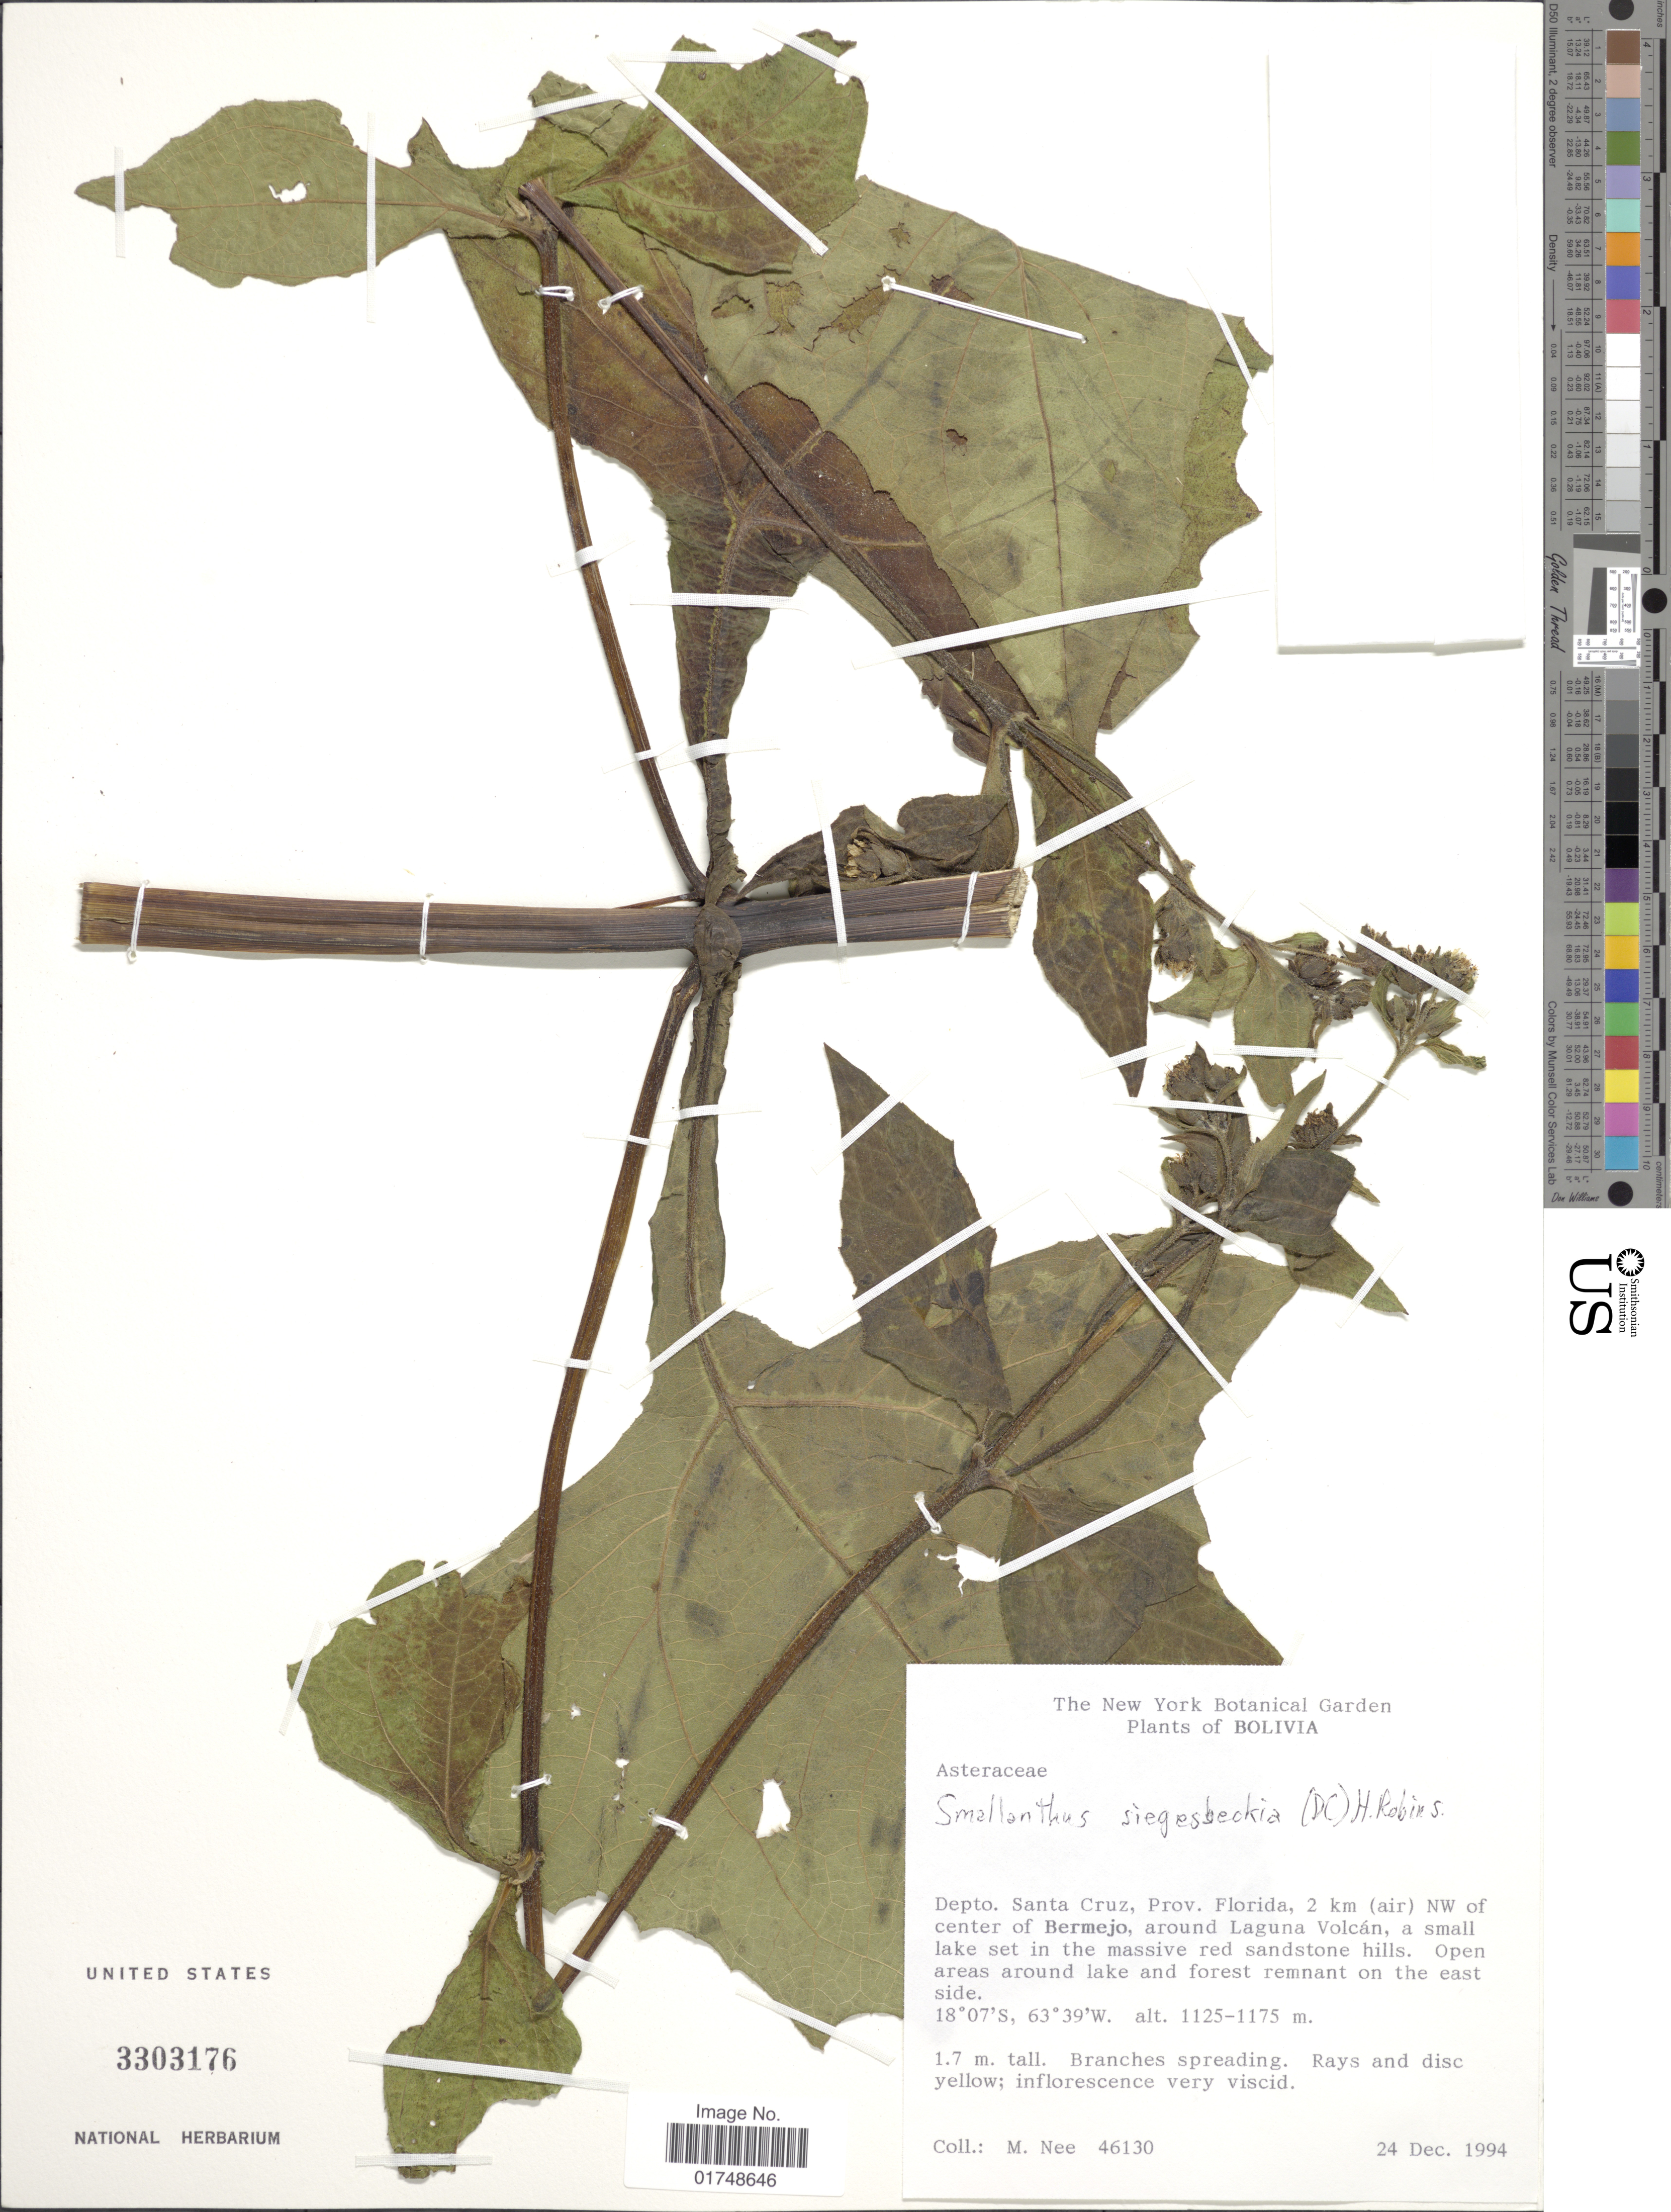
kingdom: Plantae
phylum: Tracheophyta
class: Magnoliopsida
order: Asterales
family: Asteraceae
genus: Smallanthus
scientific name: Smallanthus siegesbeckia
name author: (DC.) H. Rob.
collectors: M. Nee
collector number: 46130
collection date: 1994-10-24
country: Bolivia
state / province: Santa Cruz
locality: Depto. Santa Cruz, Prov. Florida, 2 km (air) NW of center of Bermejo, around Laguna Volcan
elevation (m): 1125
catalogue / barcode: US 3303176